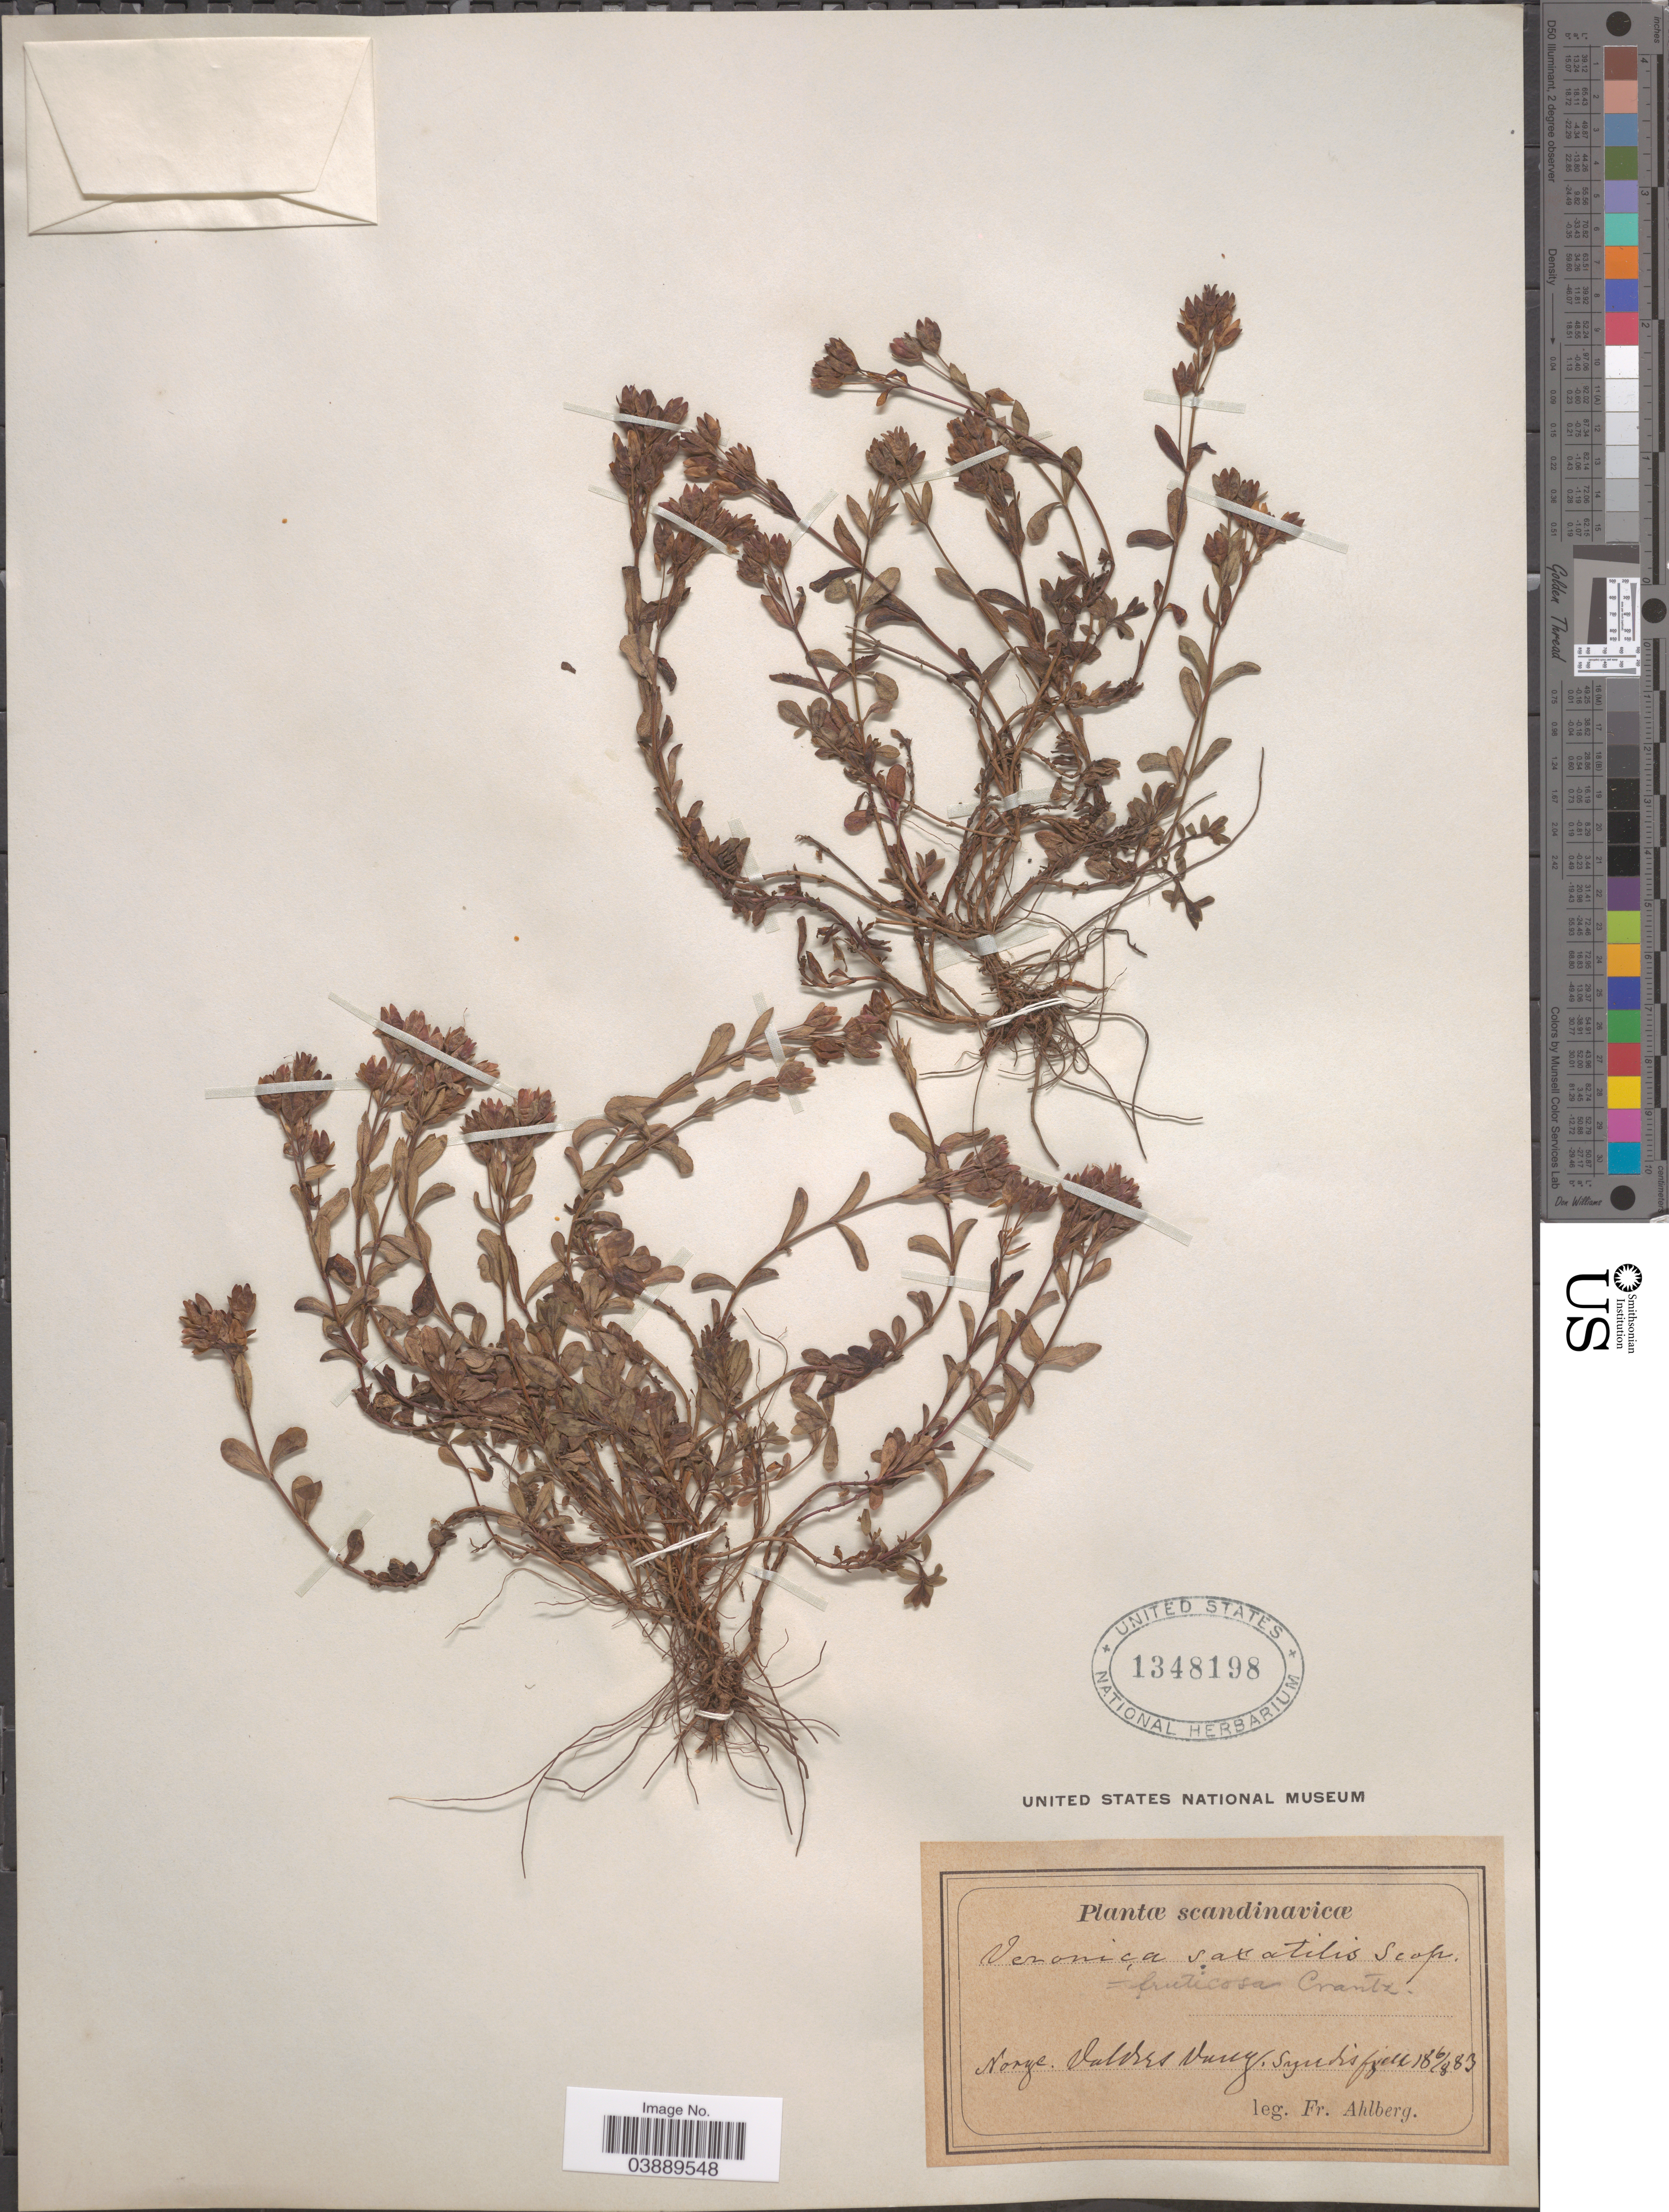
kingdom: Plantae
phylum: Tracheophyta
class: Magnoliopsida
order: Lamiales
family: Plantaginaceae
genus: Veronica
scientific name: Veronica saxatilis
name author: Scop.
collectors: F. Ahlberg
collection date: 1883-08-06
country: Norway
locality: Valdres Vuug. Syudis fjeld.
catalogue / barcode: US 1348198